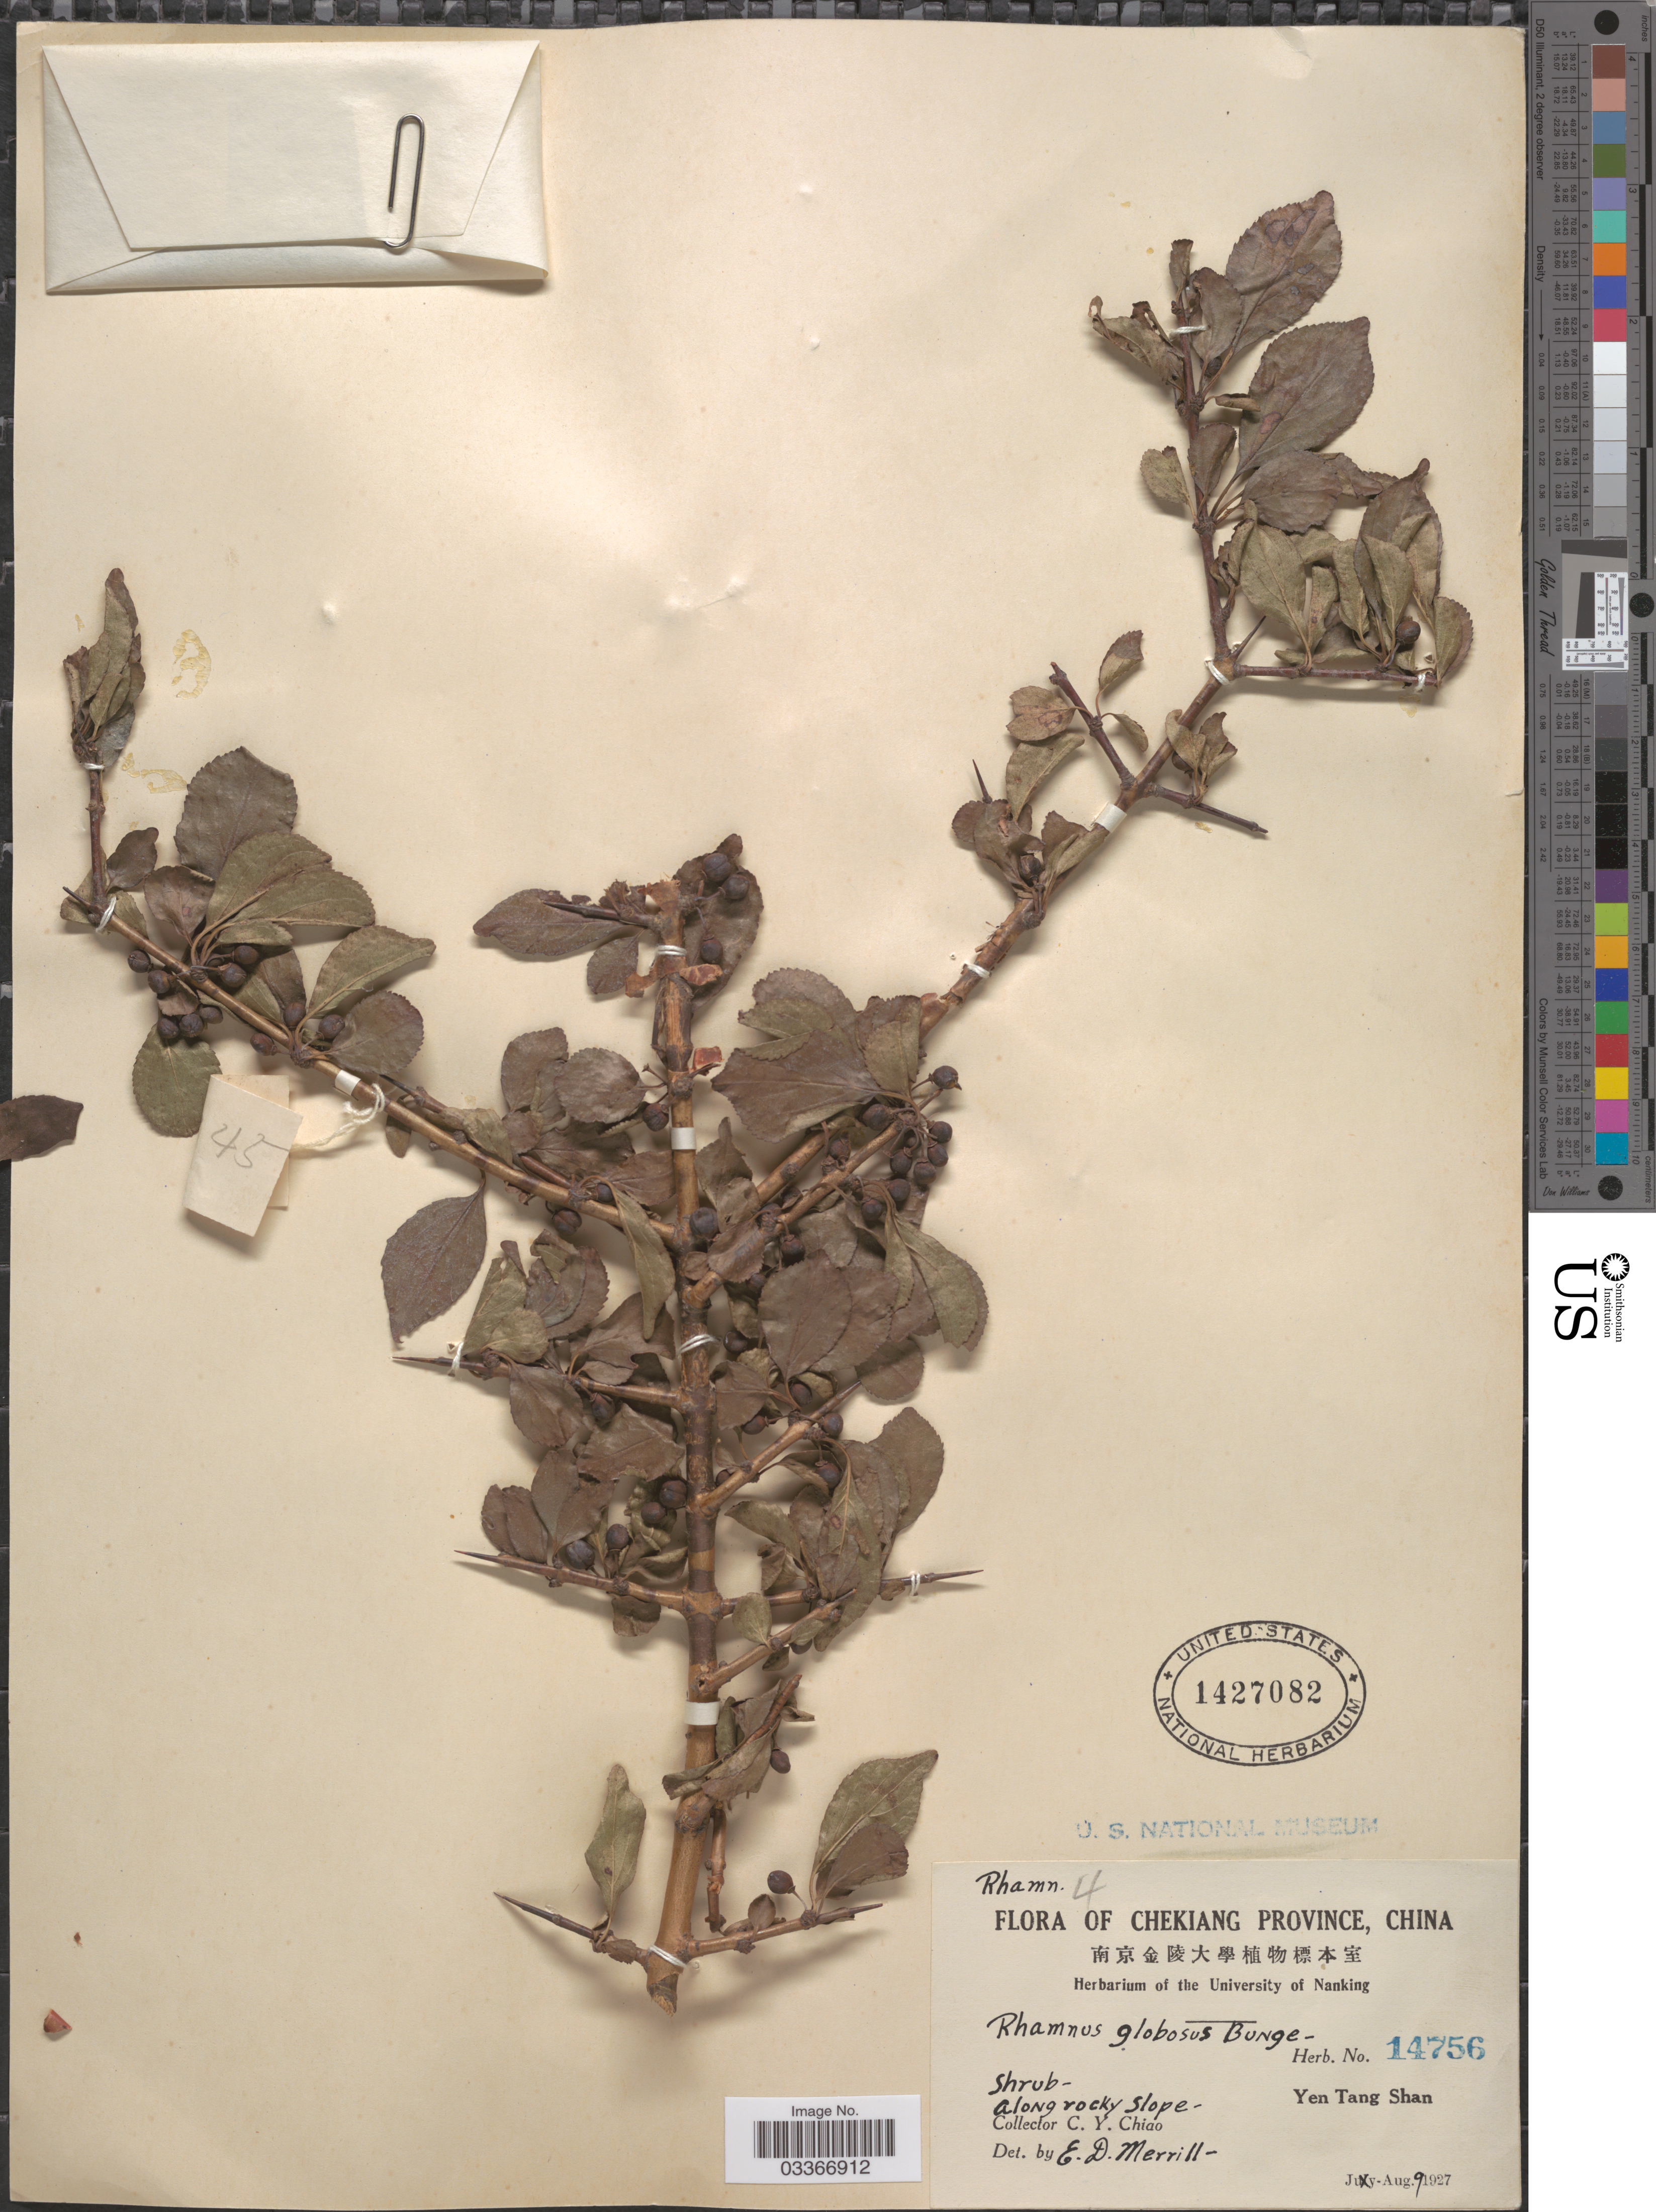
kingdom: Plantae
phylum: Tracheophyta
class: Magnoliopsida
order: Rosales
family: Rhamnaceae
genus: Rhamnus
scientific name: Rhamnus globosa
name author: Bunge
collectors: C. Y. Chiao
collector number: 14756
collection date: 1927-08-09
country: China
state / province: Zhejiang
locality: Chekiang Province. Yen Tang Shan.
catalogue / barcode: US 1427082